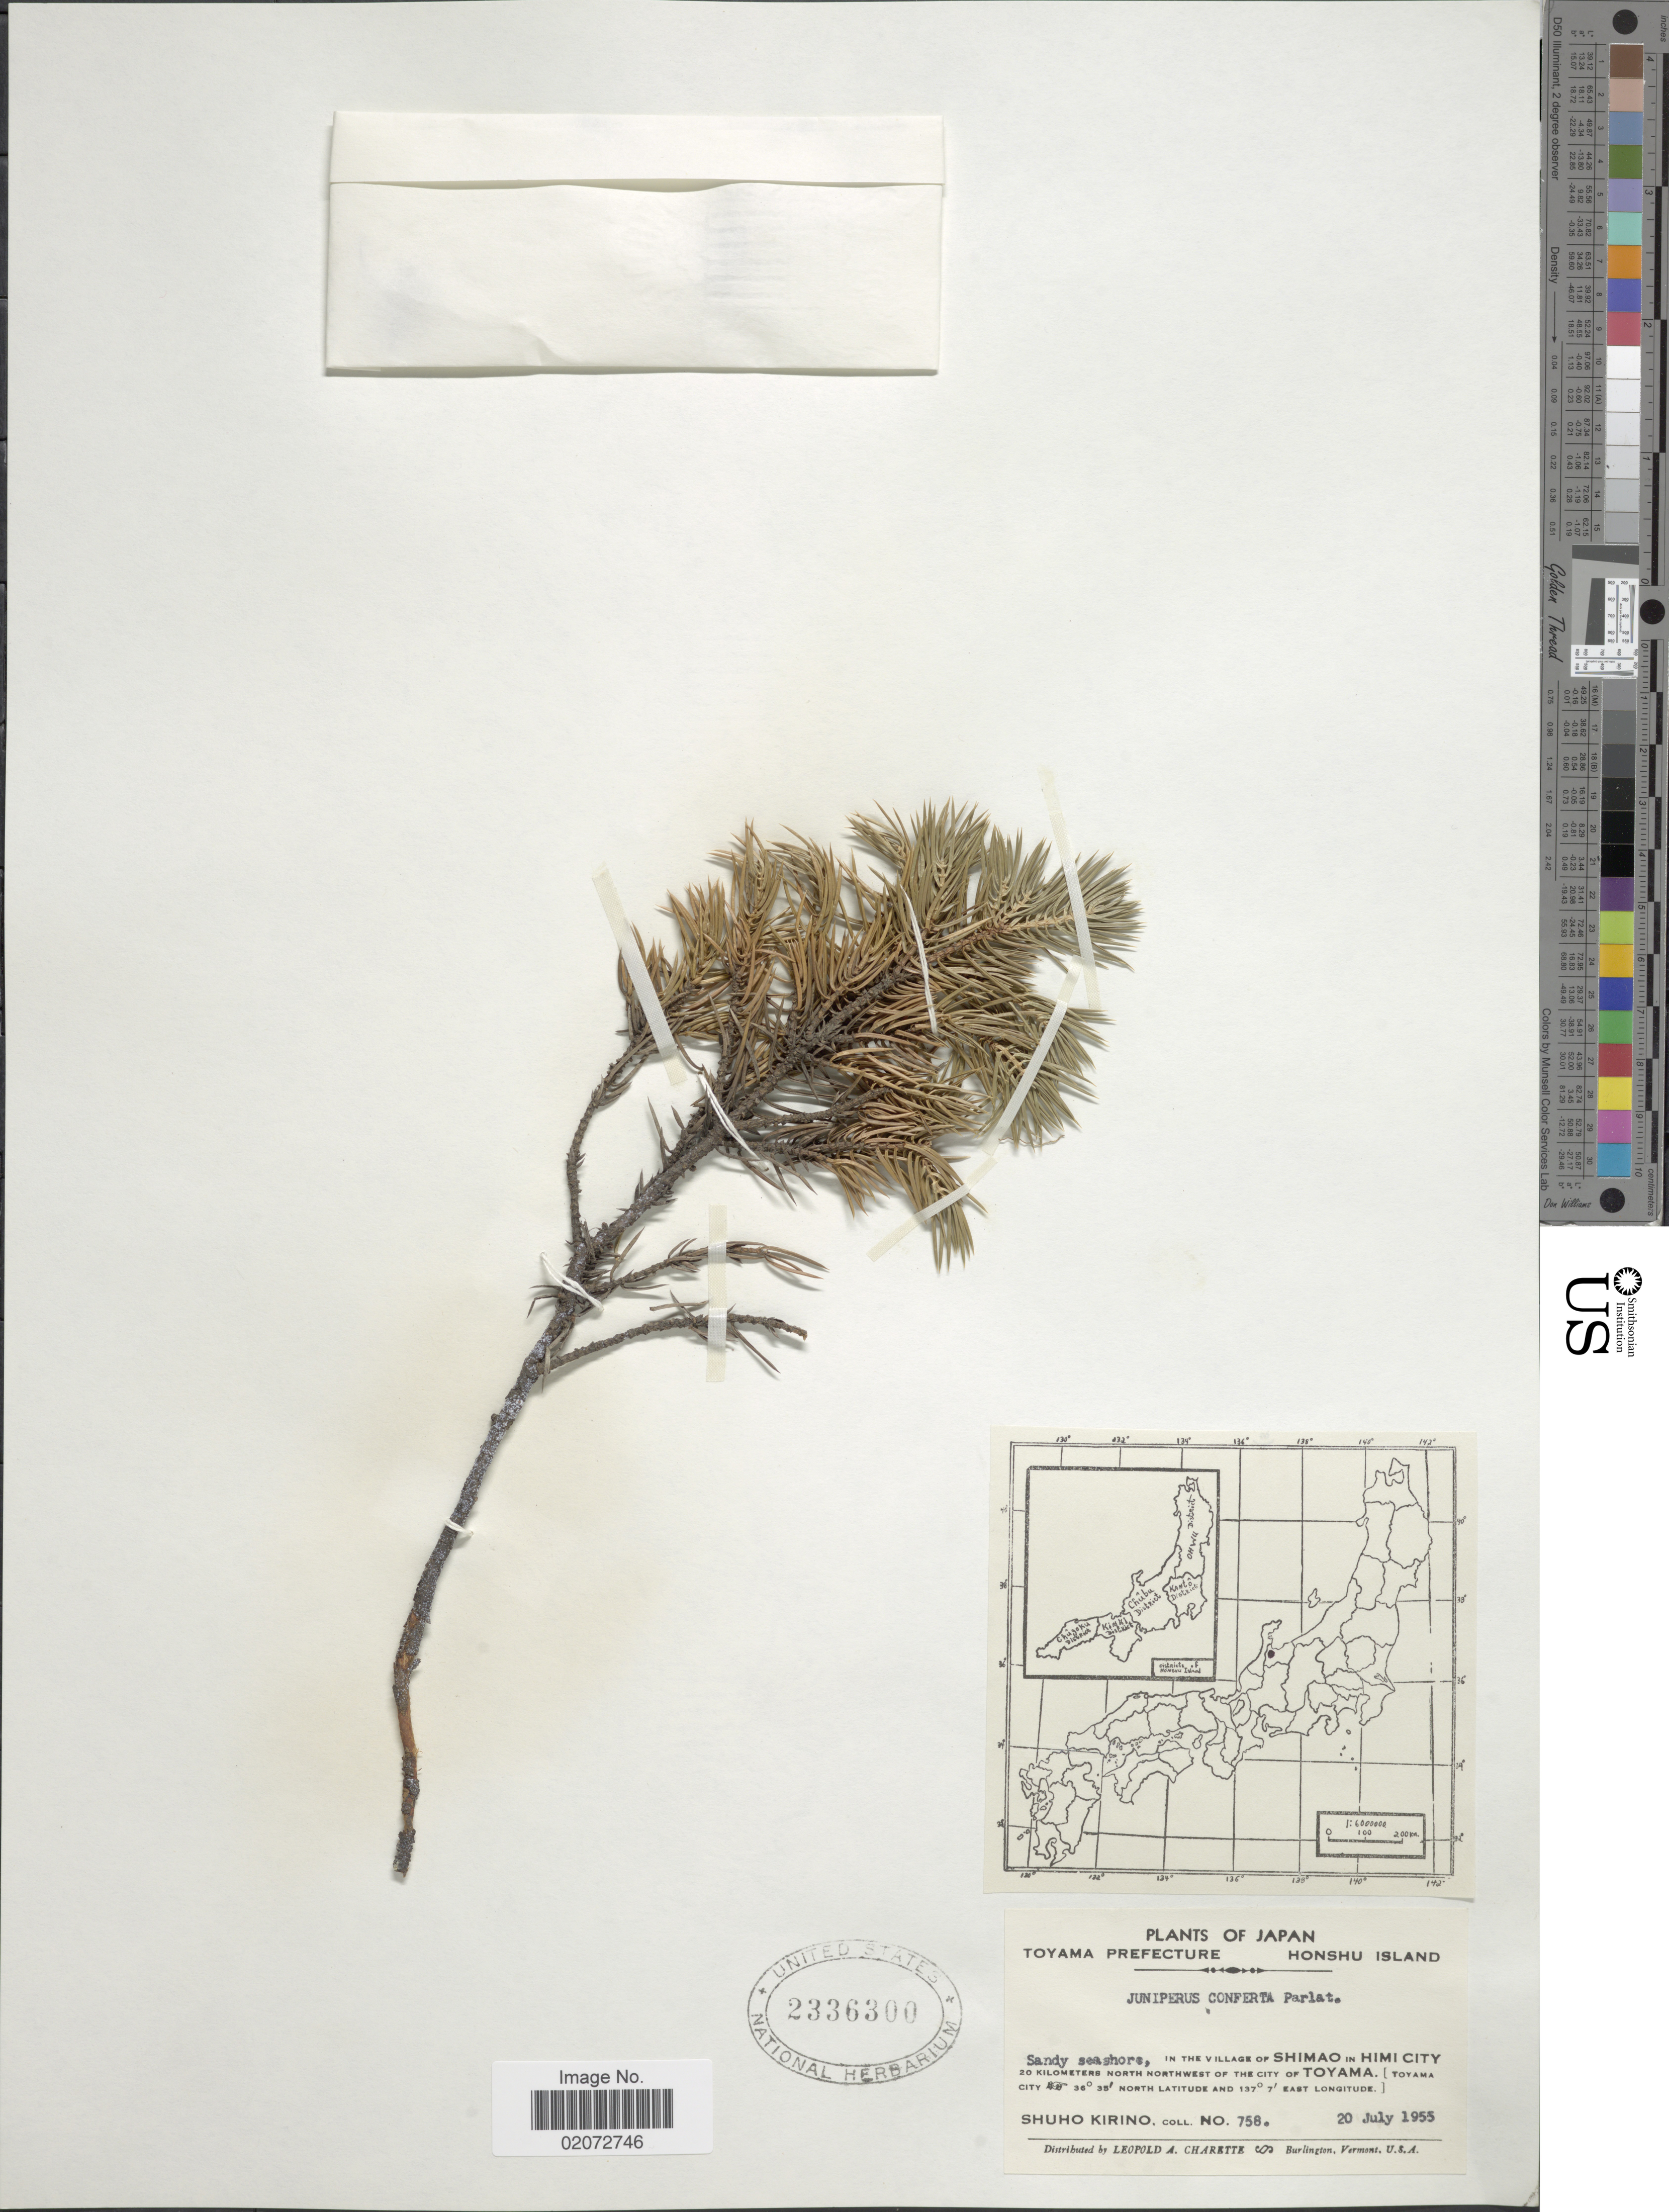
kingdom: Plantae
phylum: Tracheophyta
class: Pinopsida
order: Pinales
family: Cupressaceae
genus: Juniperus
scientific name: Juniperus conferta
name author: Parl.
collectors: S. Kirino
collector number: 758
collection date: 1955-07-20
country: Japan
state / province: Toyama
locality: Honshu Island, in the village of Shimao in Himi City 20 kilometers north northwest of the city of Toyoma (Toyoma City)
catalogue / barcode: US 2336300